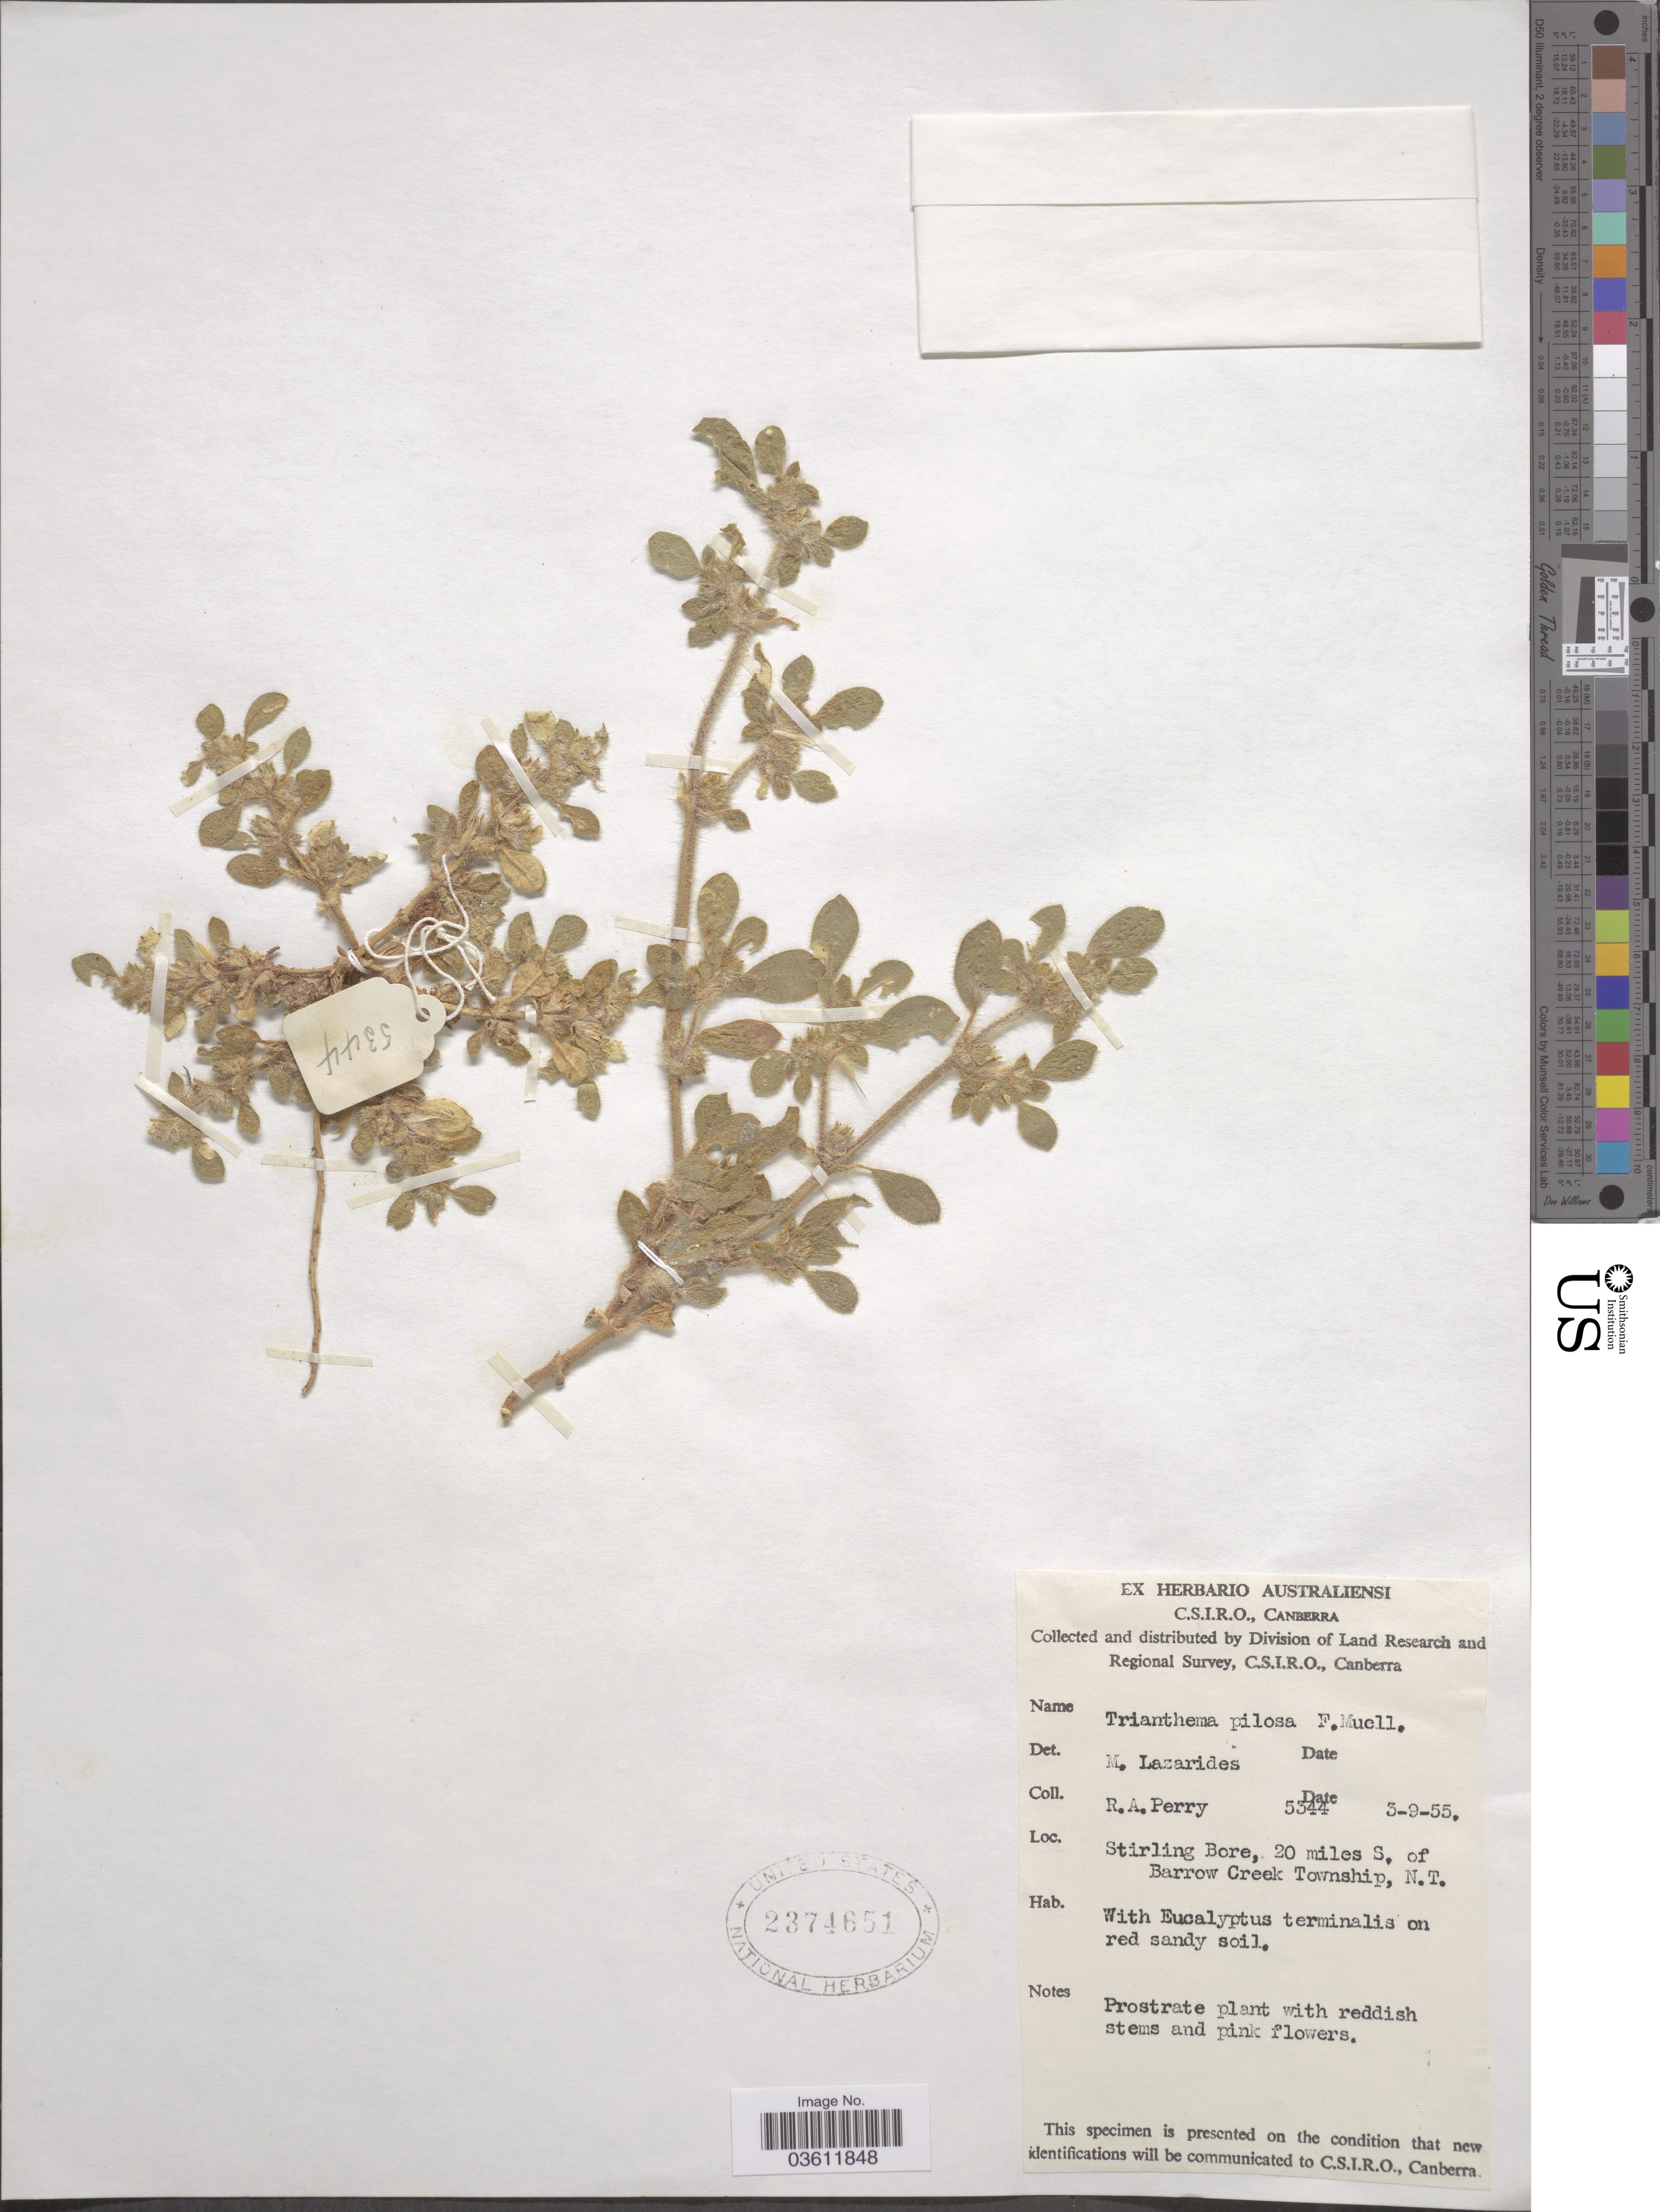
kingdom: Plantae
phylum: Tracheophyta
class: Magnoliopsida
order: Caryophyllales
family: Aizoaceae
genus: Trianthema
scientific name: Trianthema pilosum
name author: F. Muell.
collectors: Perry, R. A.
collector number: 5344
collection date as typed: Transcribed d/m/y: 3/9/55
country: Australia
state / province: Northern Territory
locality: Stirling Bore, 20 miles S, of Barrow Creek Township.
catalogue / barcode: US 2374651